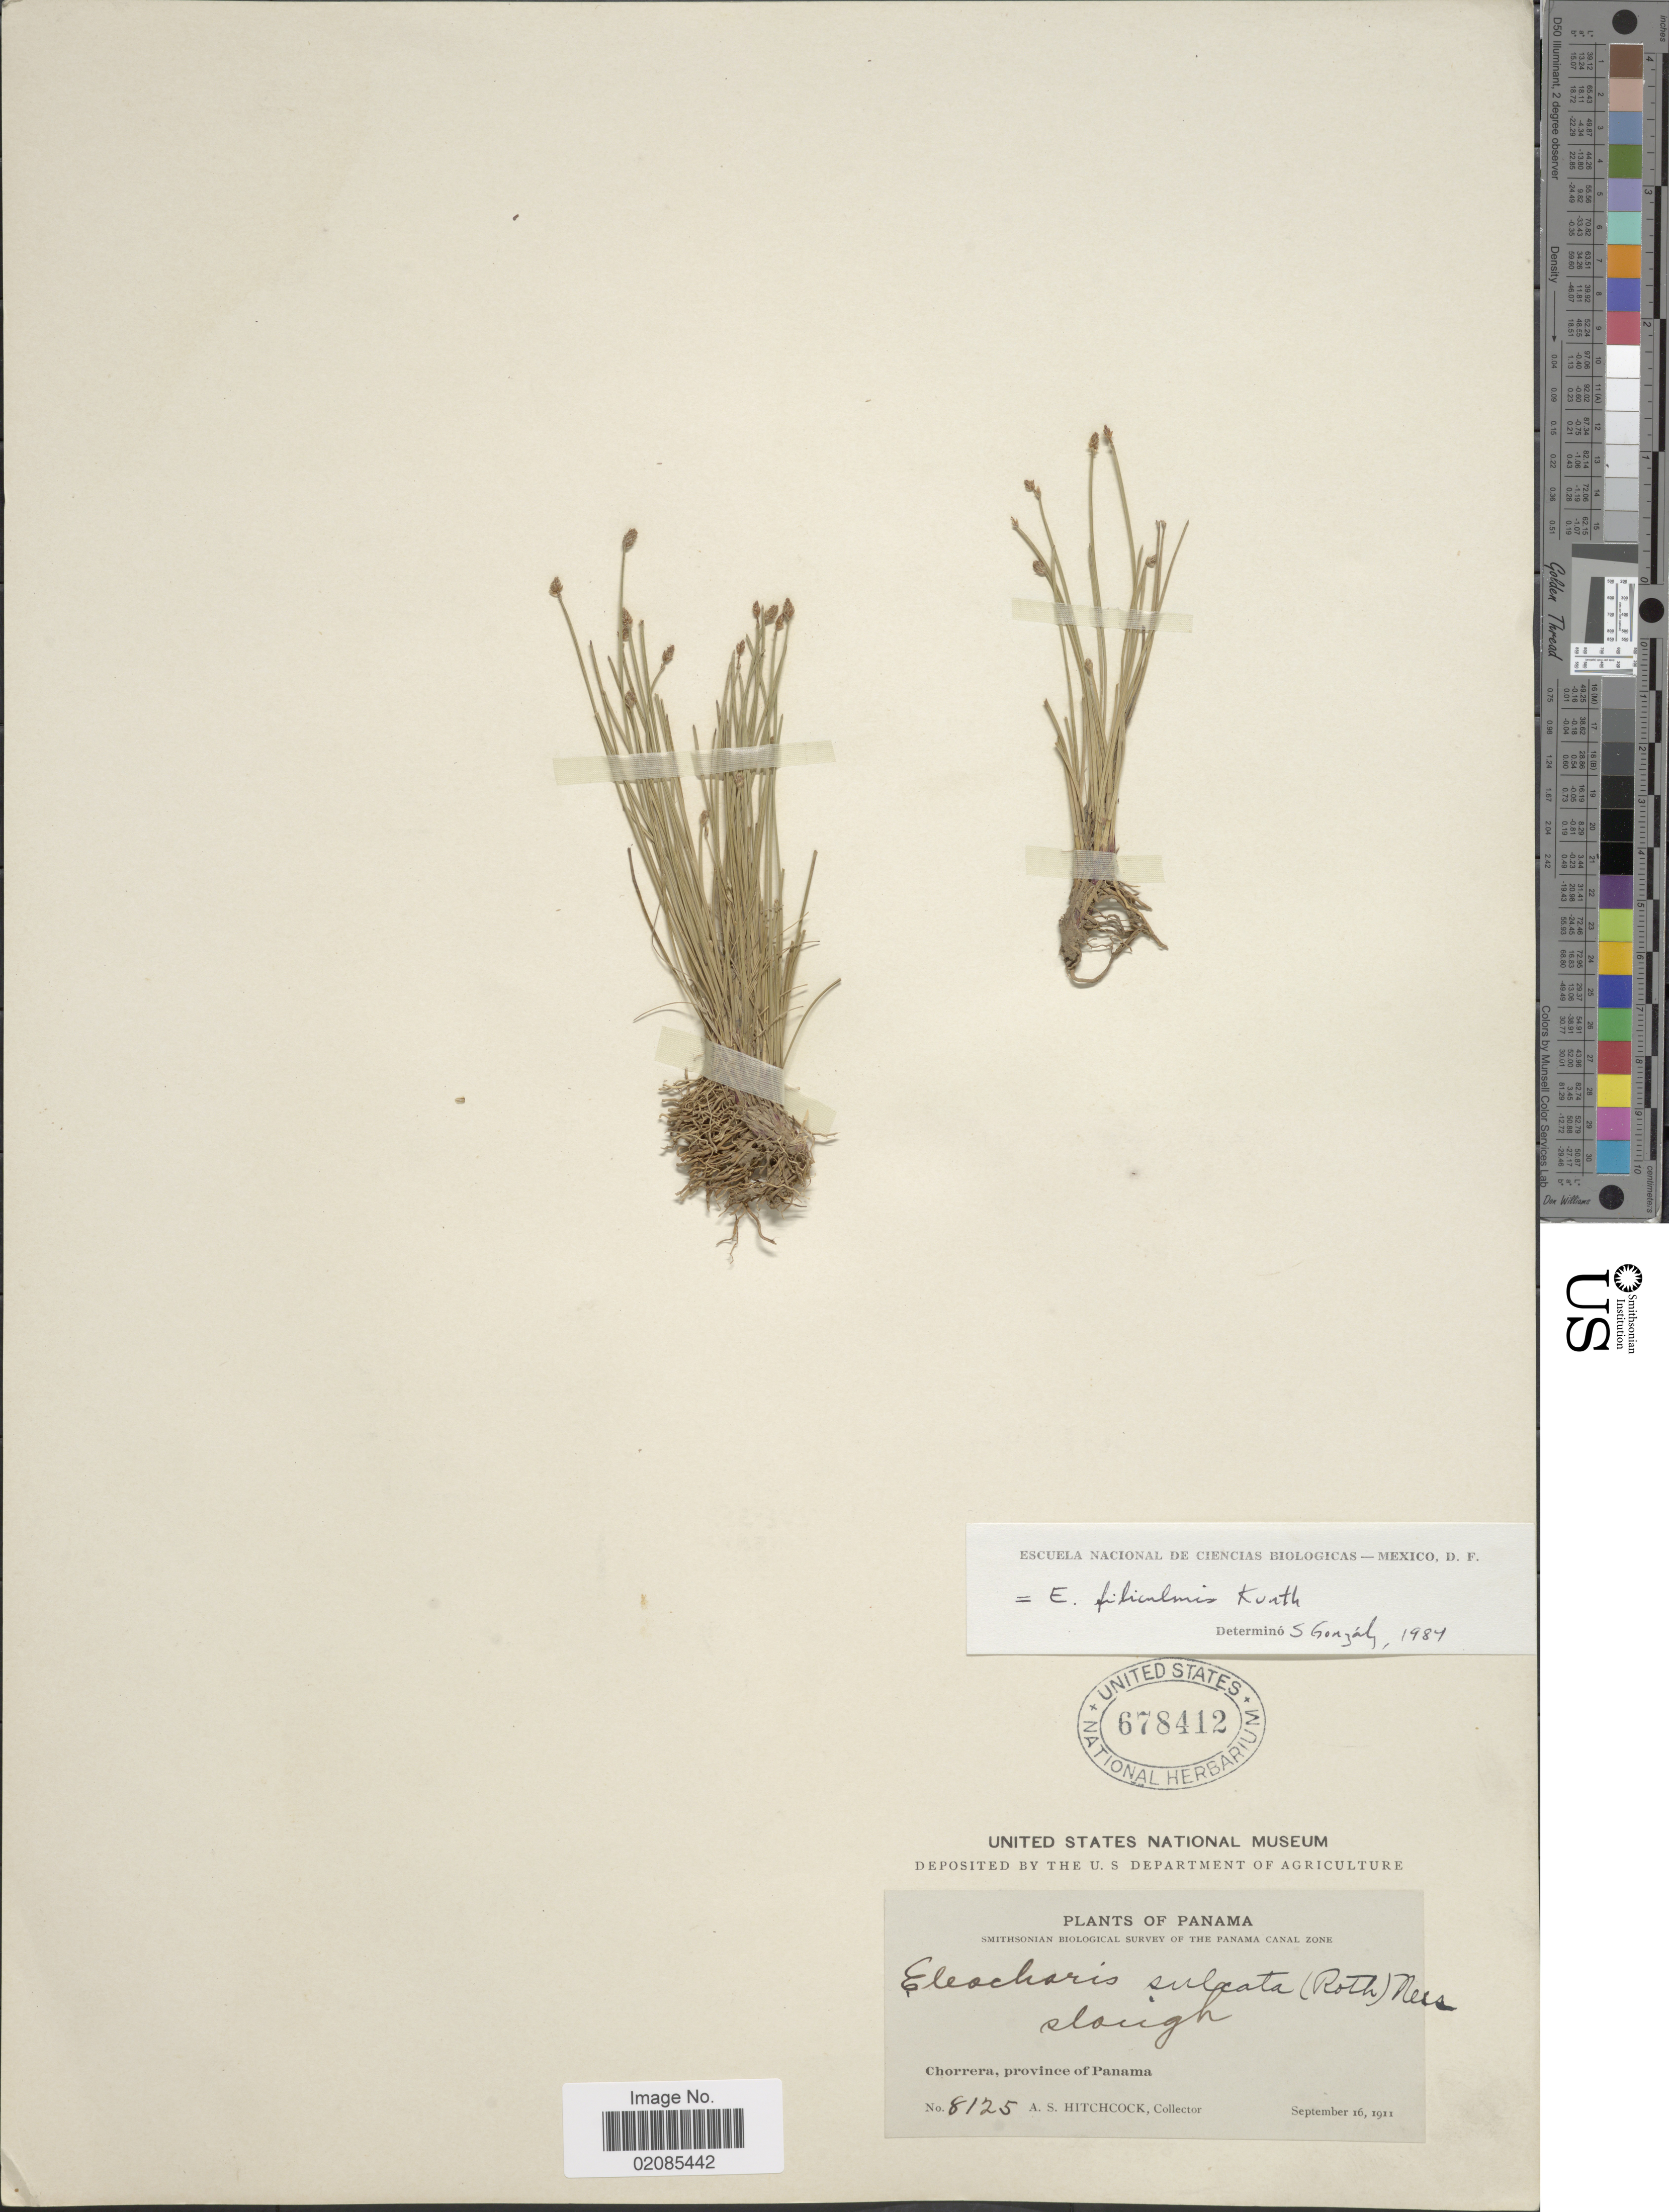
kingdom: Plantae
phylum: Tracheophyta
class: Liliopsida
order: Poales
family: Cyperaceae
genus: Eleocharis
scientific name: Eleocharis filiculmis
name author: Kunth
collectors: A. S. Hitchcock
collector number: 8125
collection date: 1911-09-16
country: Panama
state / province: Panamá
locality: Chorrera, slough, Canal Zone.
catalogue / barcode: US 678412